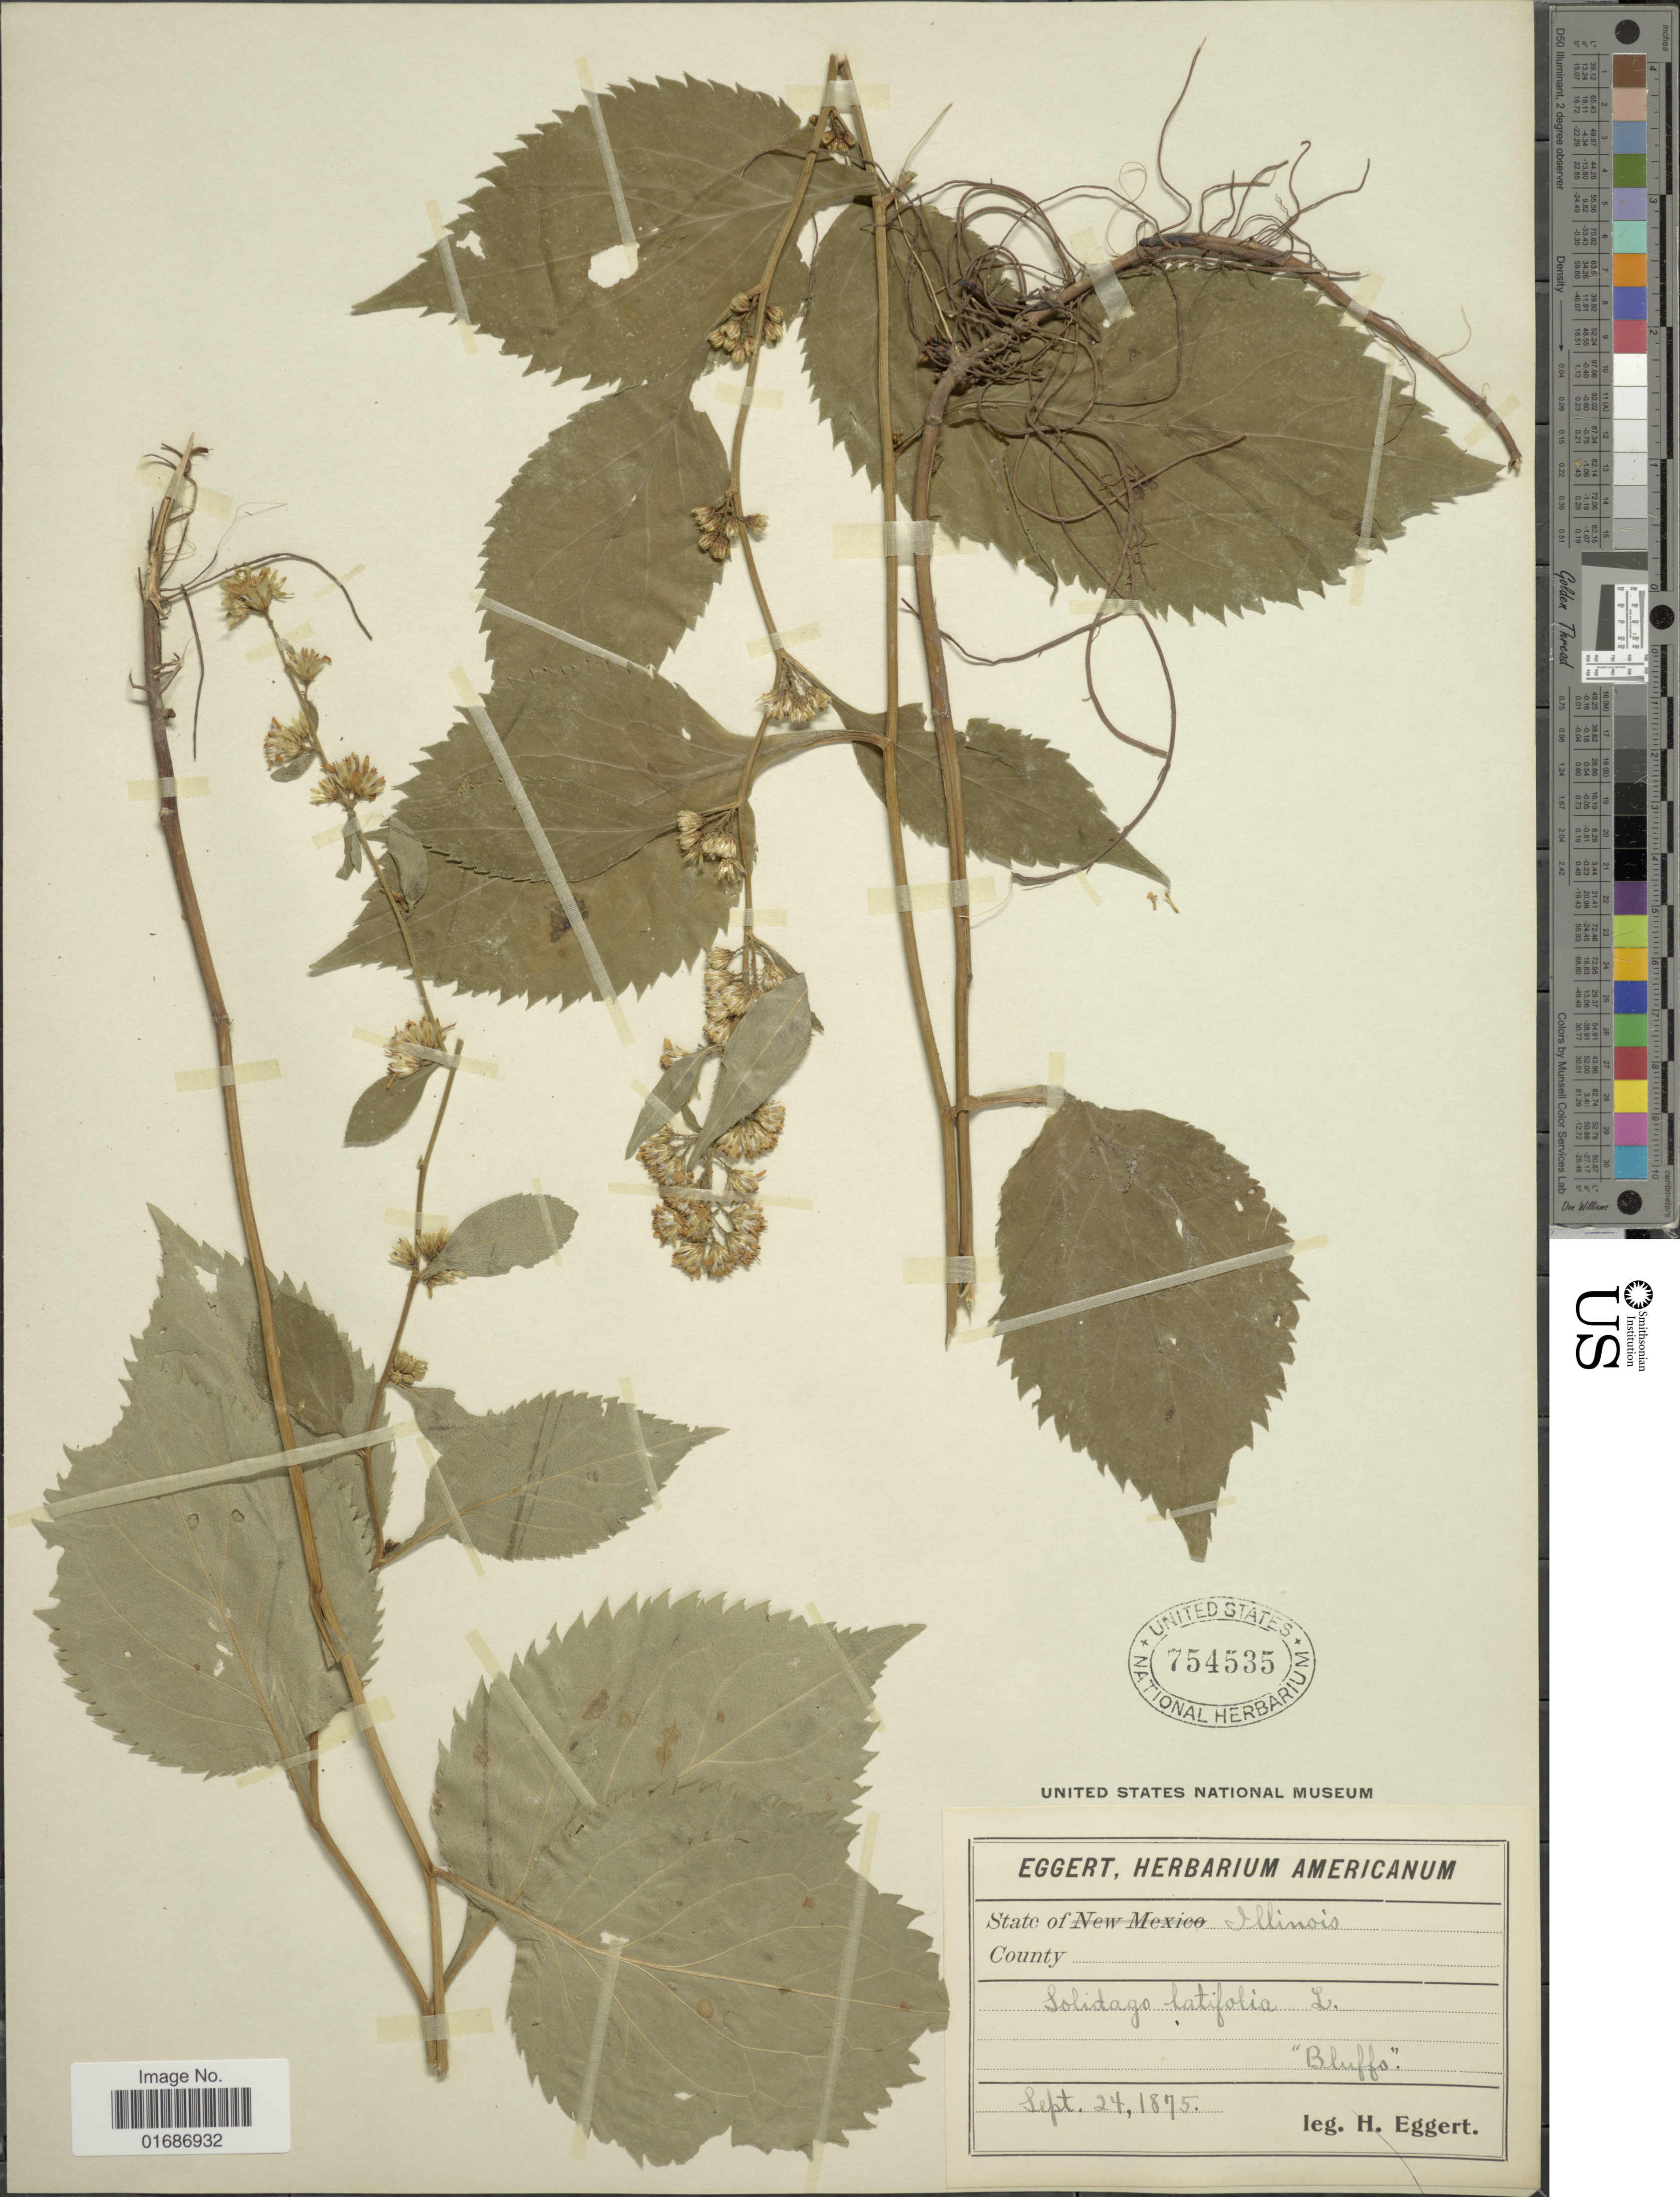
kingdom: Plantae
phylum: Tracheophyta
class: Magnoliopsida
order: Asterales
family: Asteraceae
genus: Solidago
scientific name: Solidago flexicaulis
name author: L.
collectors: H. Eggert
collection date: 1875-09-24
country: United States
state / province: Illinois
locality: State of Illinois, "Bluffs"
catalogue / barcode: US 754535